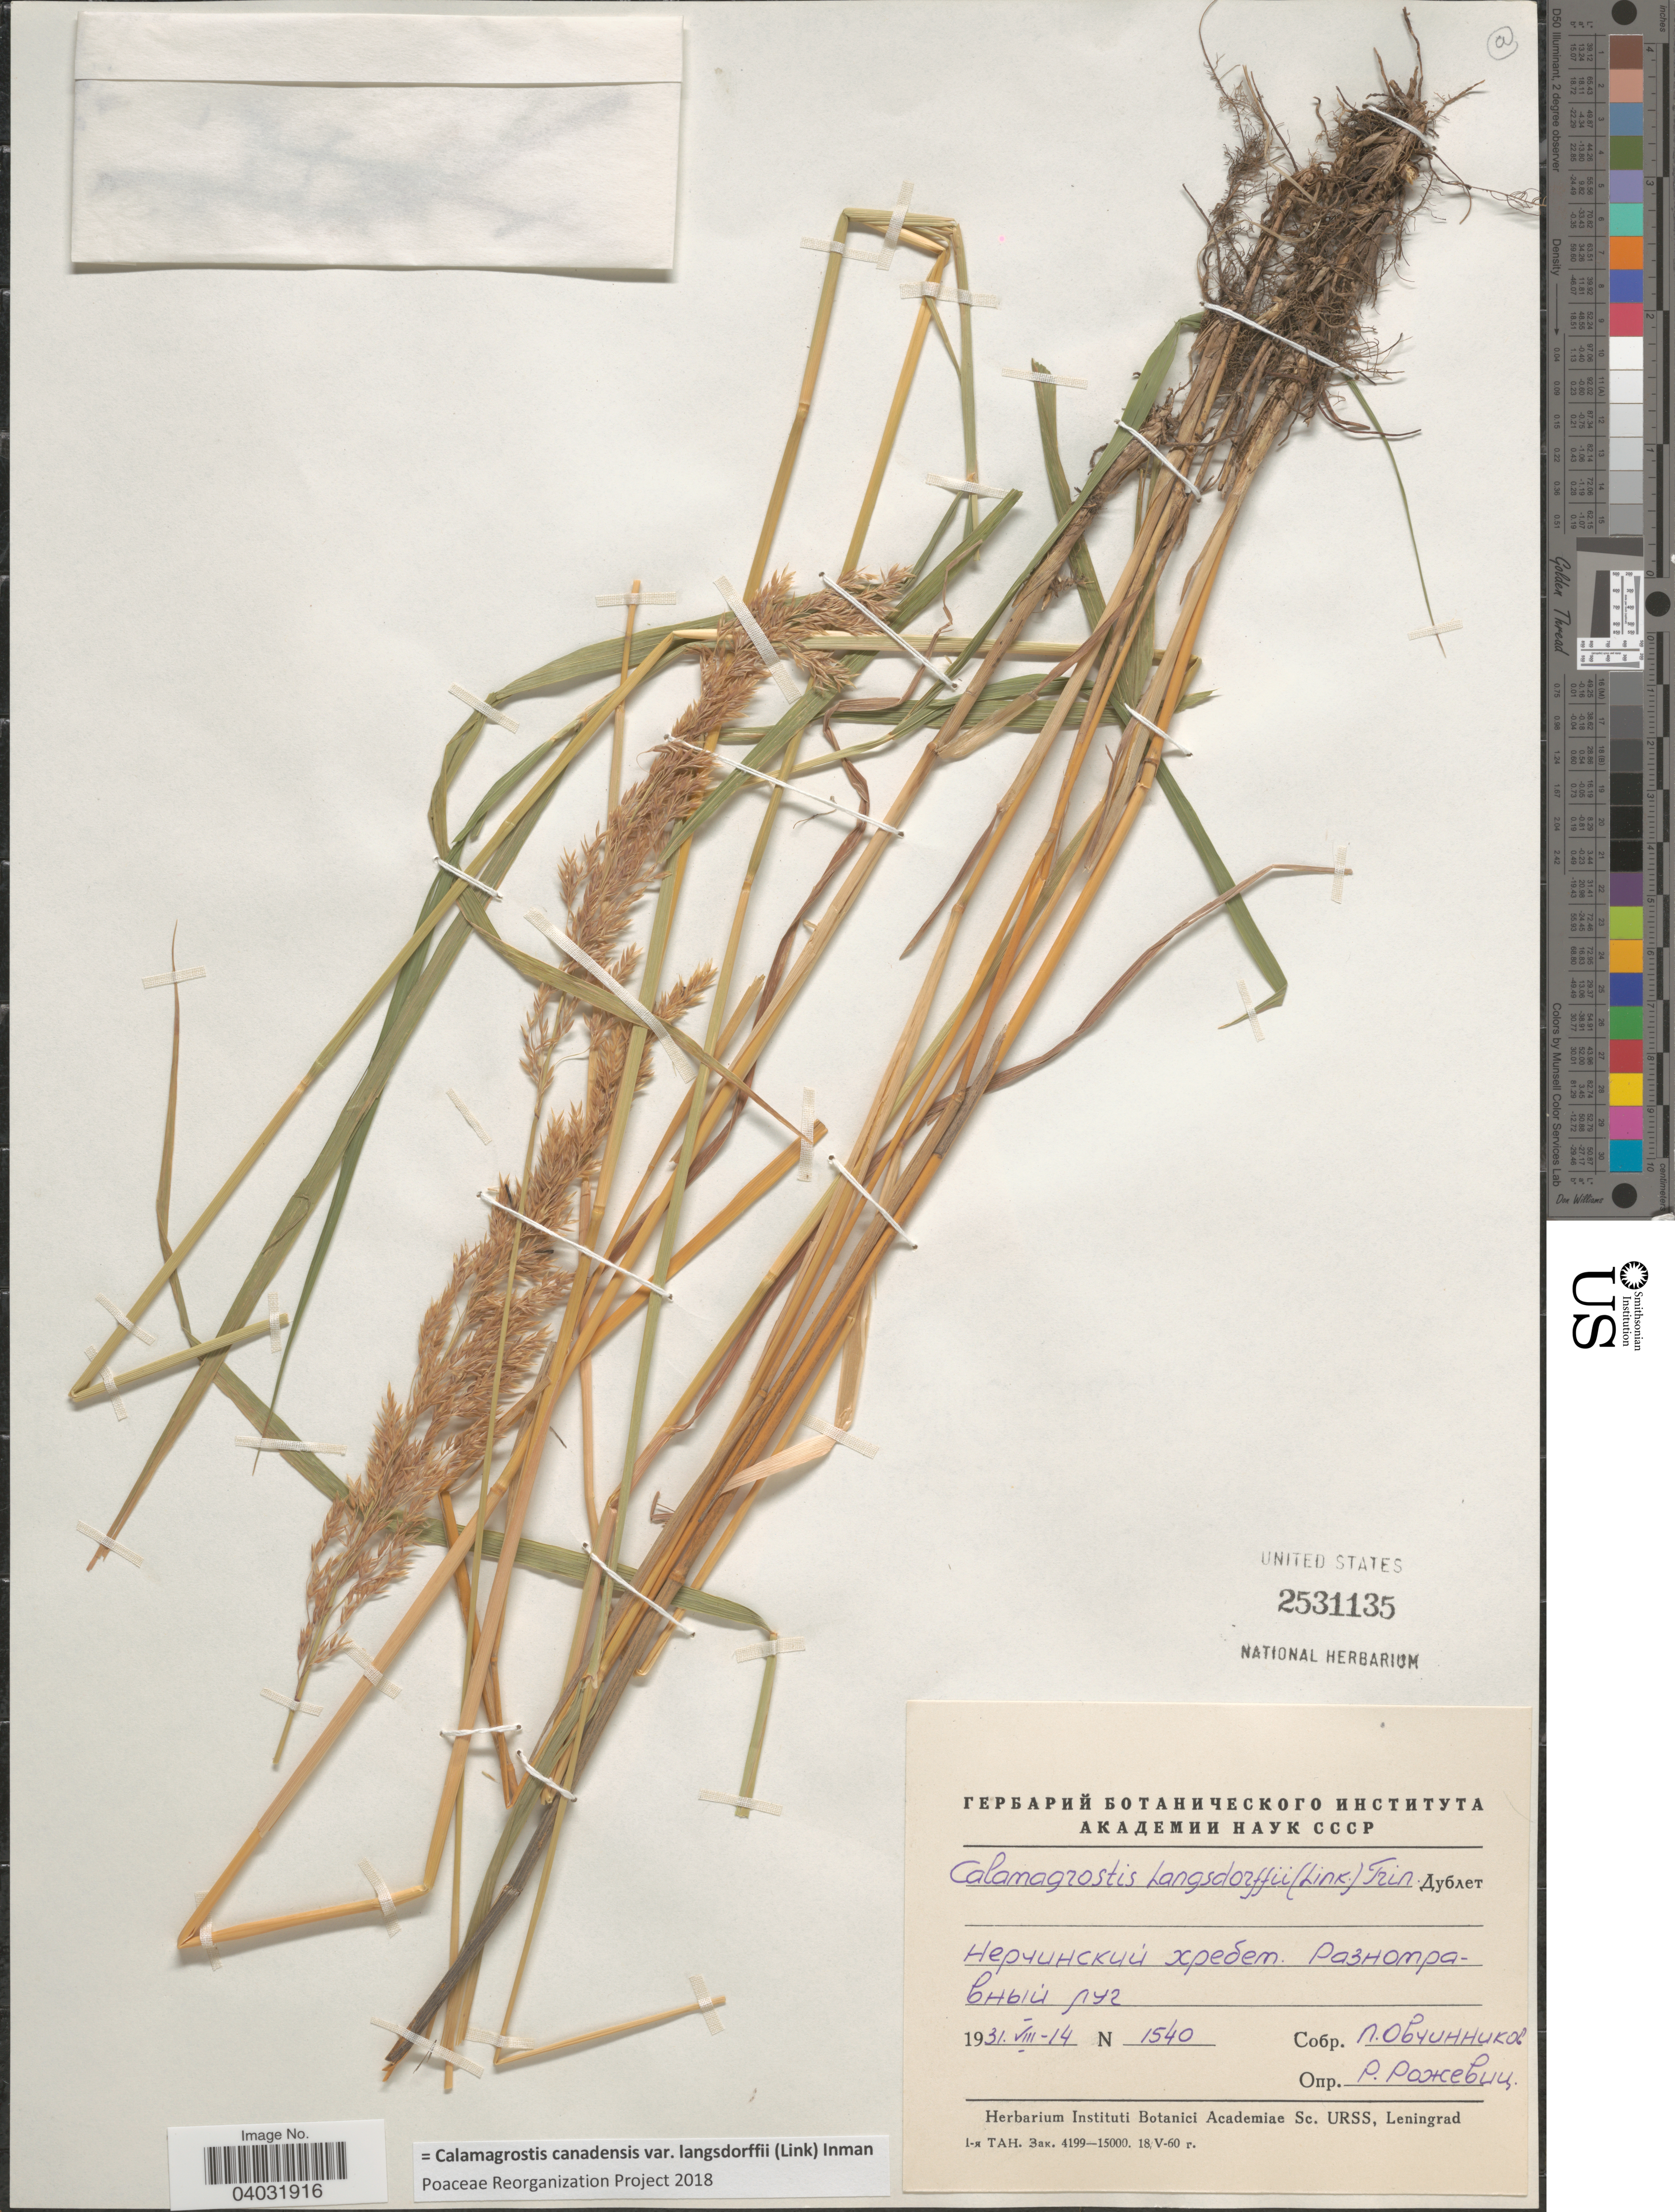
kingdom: Plantae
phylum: Tracheophyta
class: Liliopsida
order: Poales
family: Poaceae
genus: Calamagrostis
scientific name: Calamagrostis canadensis var. langsdorffii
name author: (Link) Inman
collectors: P. Ovchinnikov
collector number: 1540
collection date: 1931-08-14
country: Russian Federation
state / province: Zabaykalsky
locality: Ridge Nerchenskiy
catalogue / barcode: US 2531135